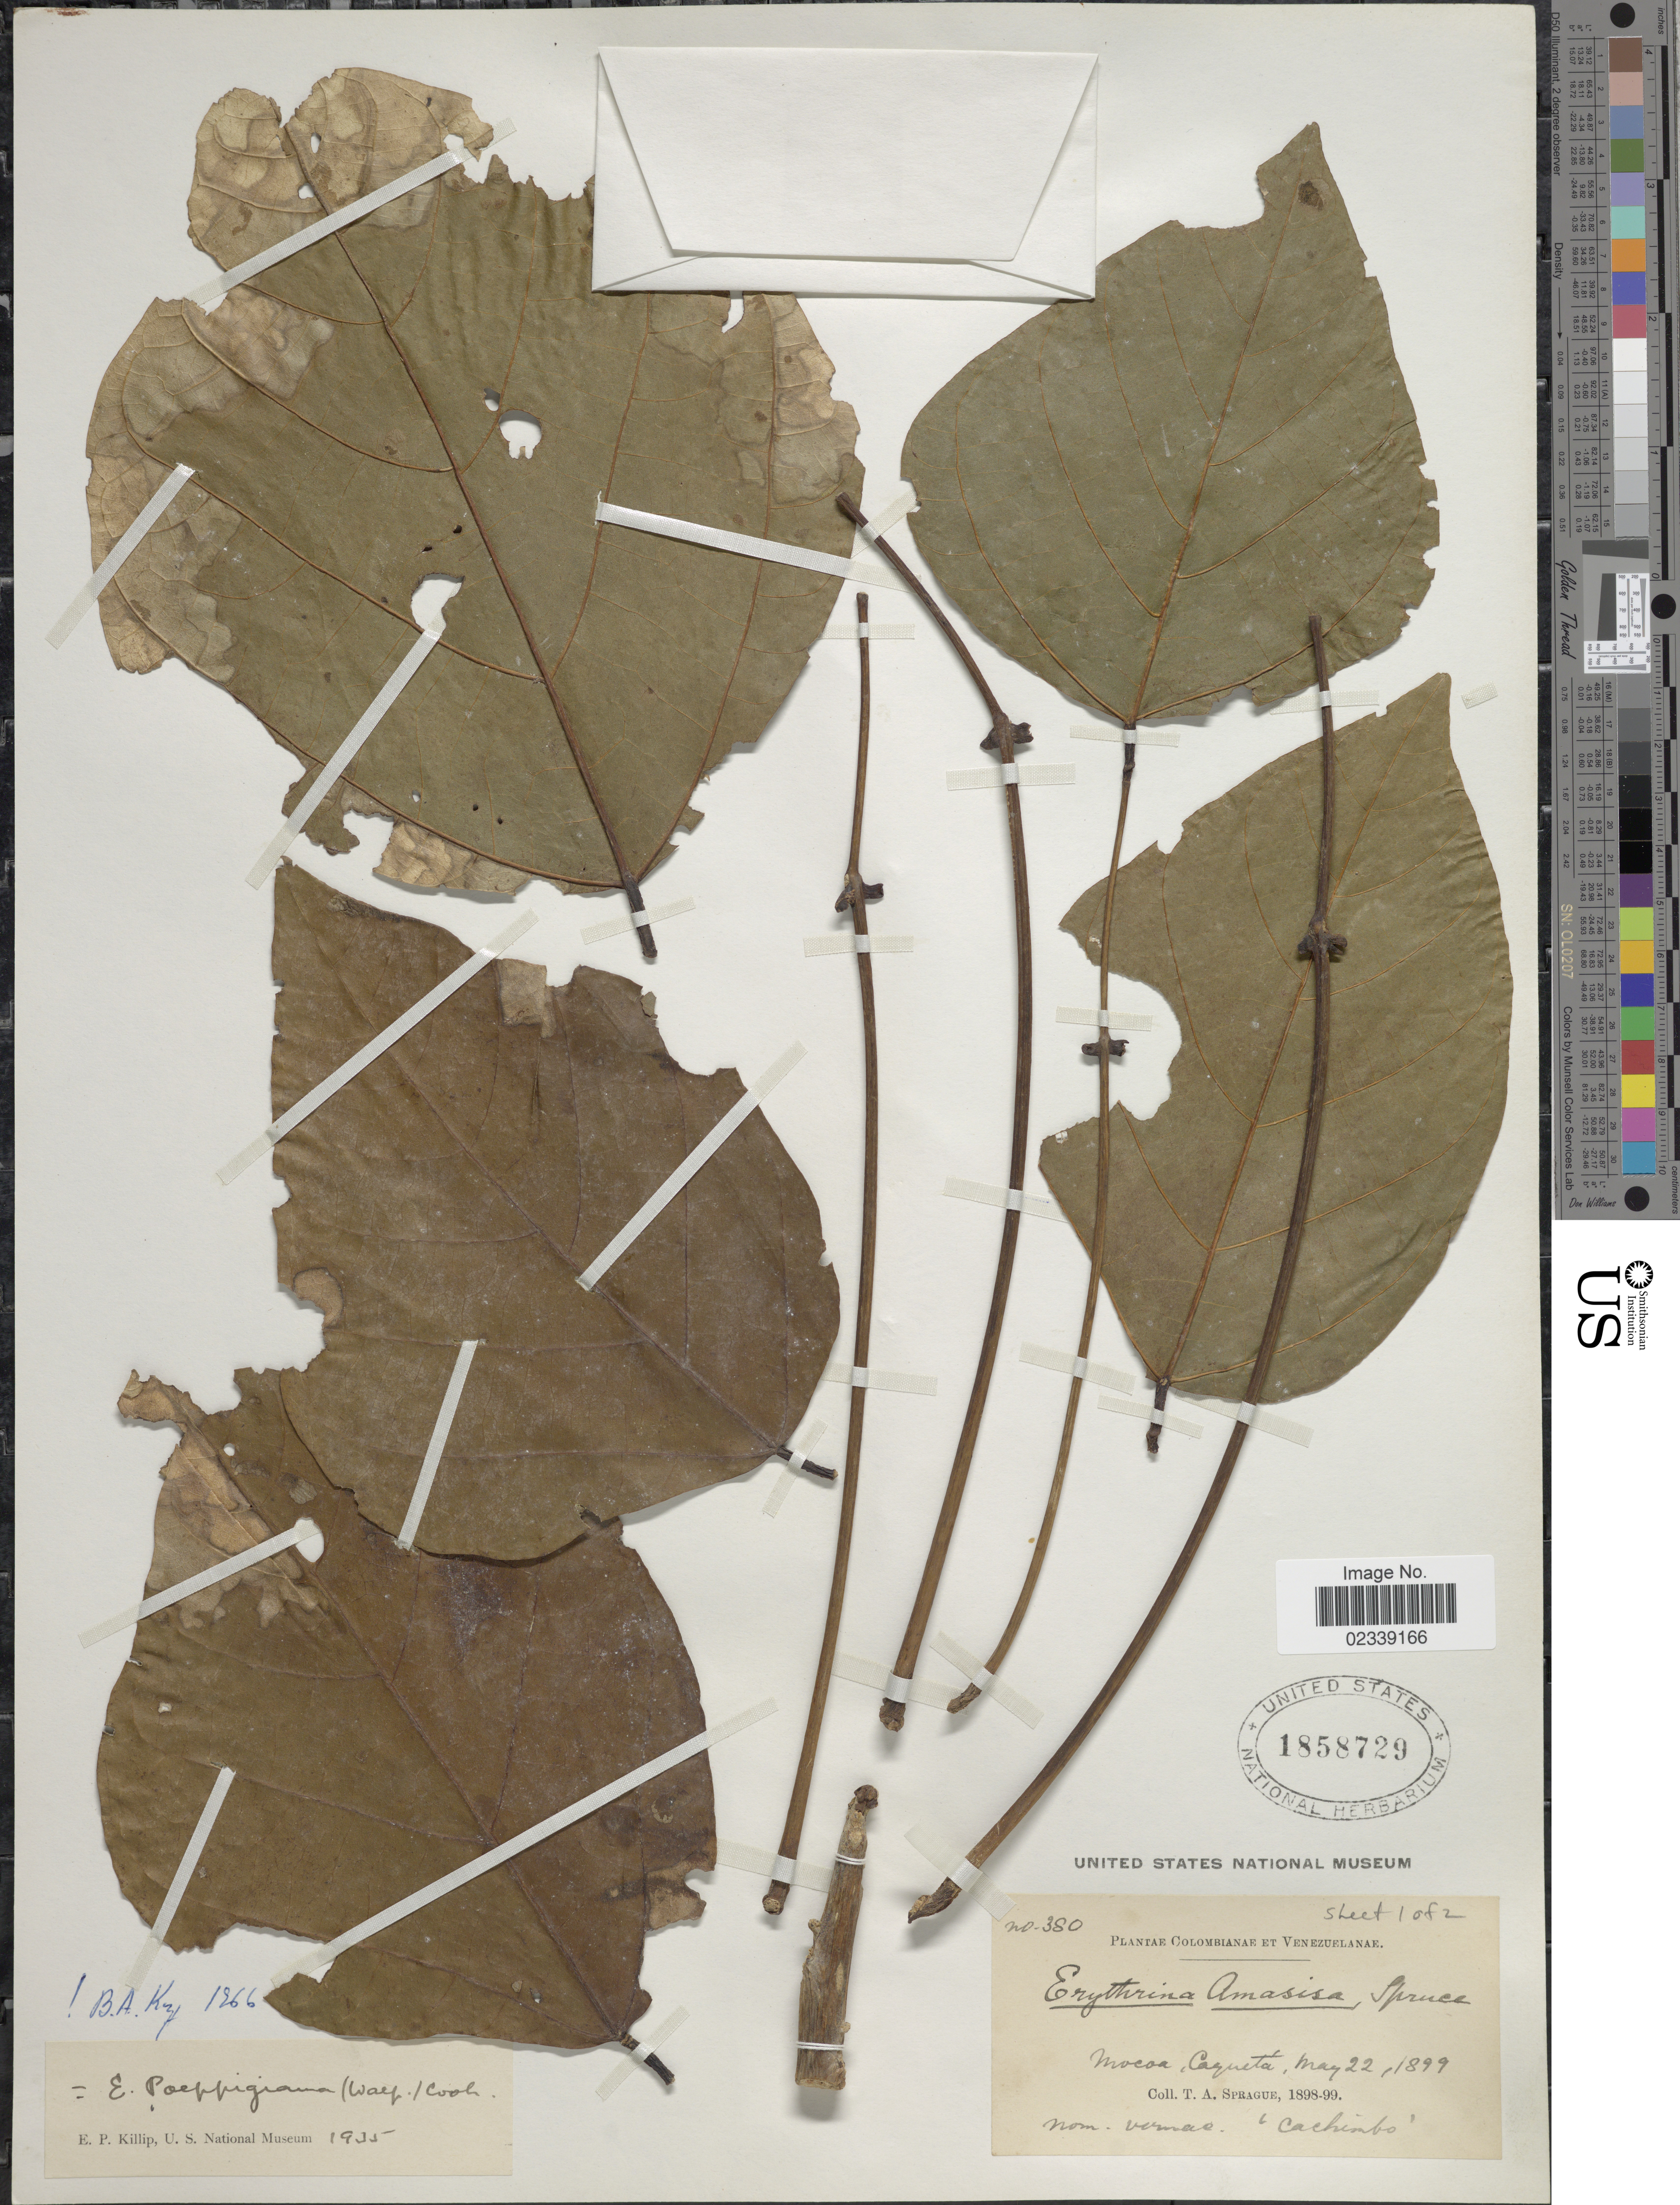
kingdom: Plantae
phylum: Tracheophyta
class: Magnoliopsida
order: Fabales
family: Fabaceae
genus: Erythrina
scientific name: Erythrina poeppigiana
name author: (Walp.) O.F. Cook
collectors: T. A. Sprague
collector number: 380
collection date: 1899-05-22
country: Colombia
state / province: Caquetá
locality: Mocoa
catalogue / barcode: US 1858729